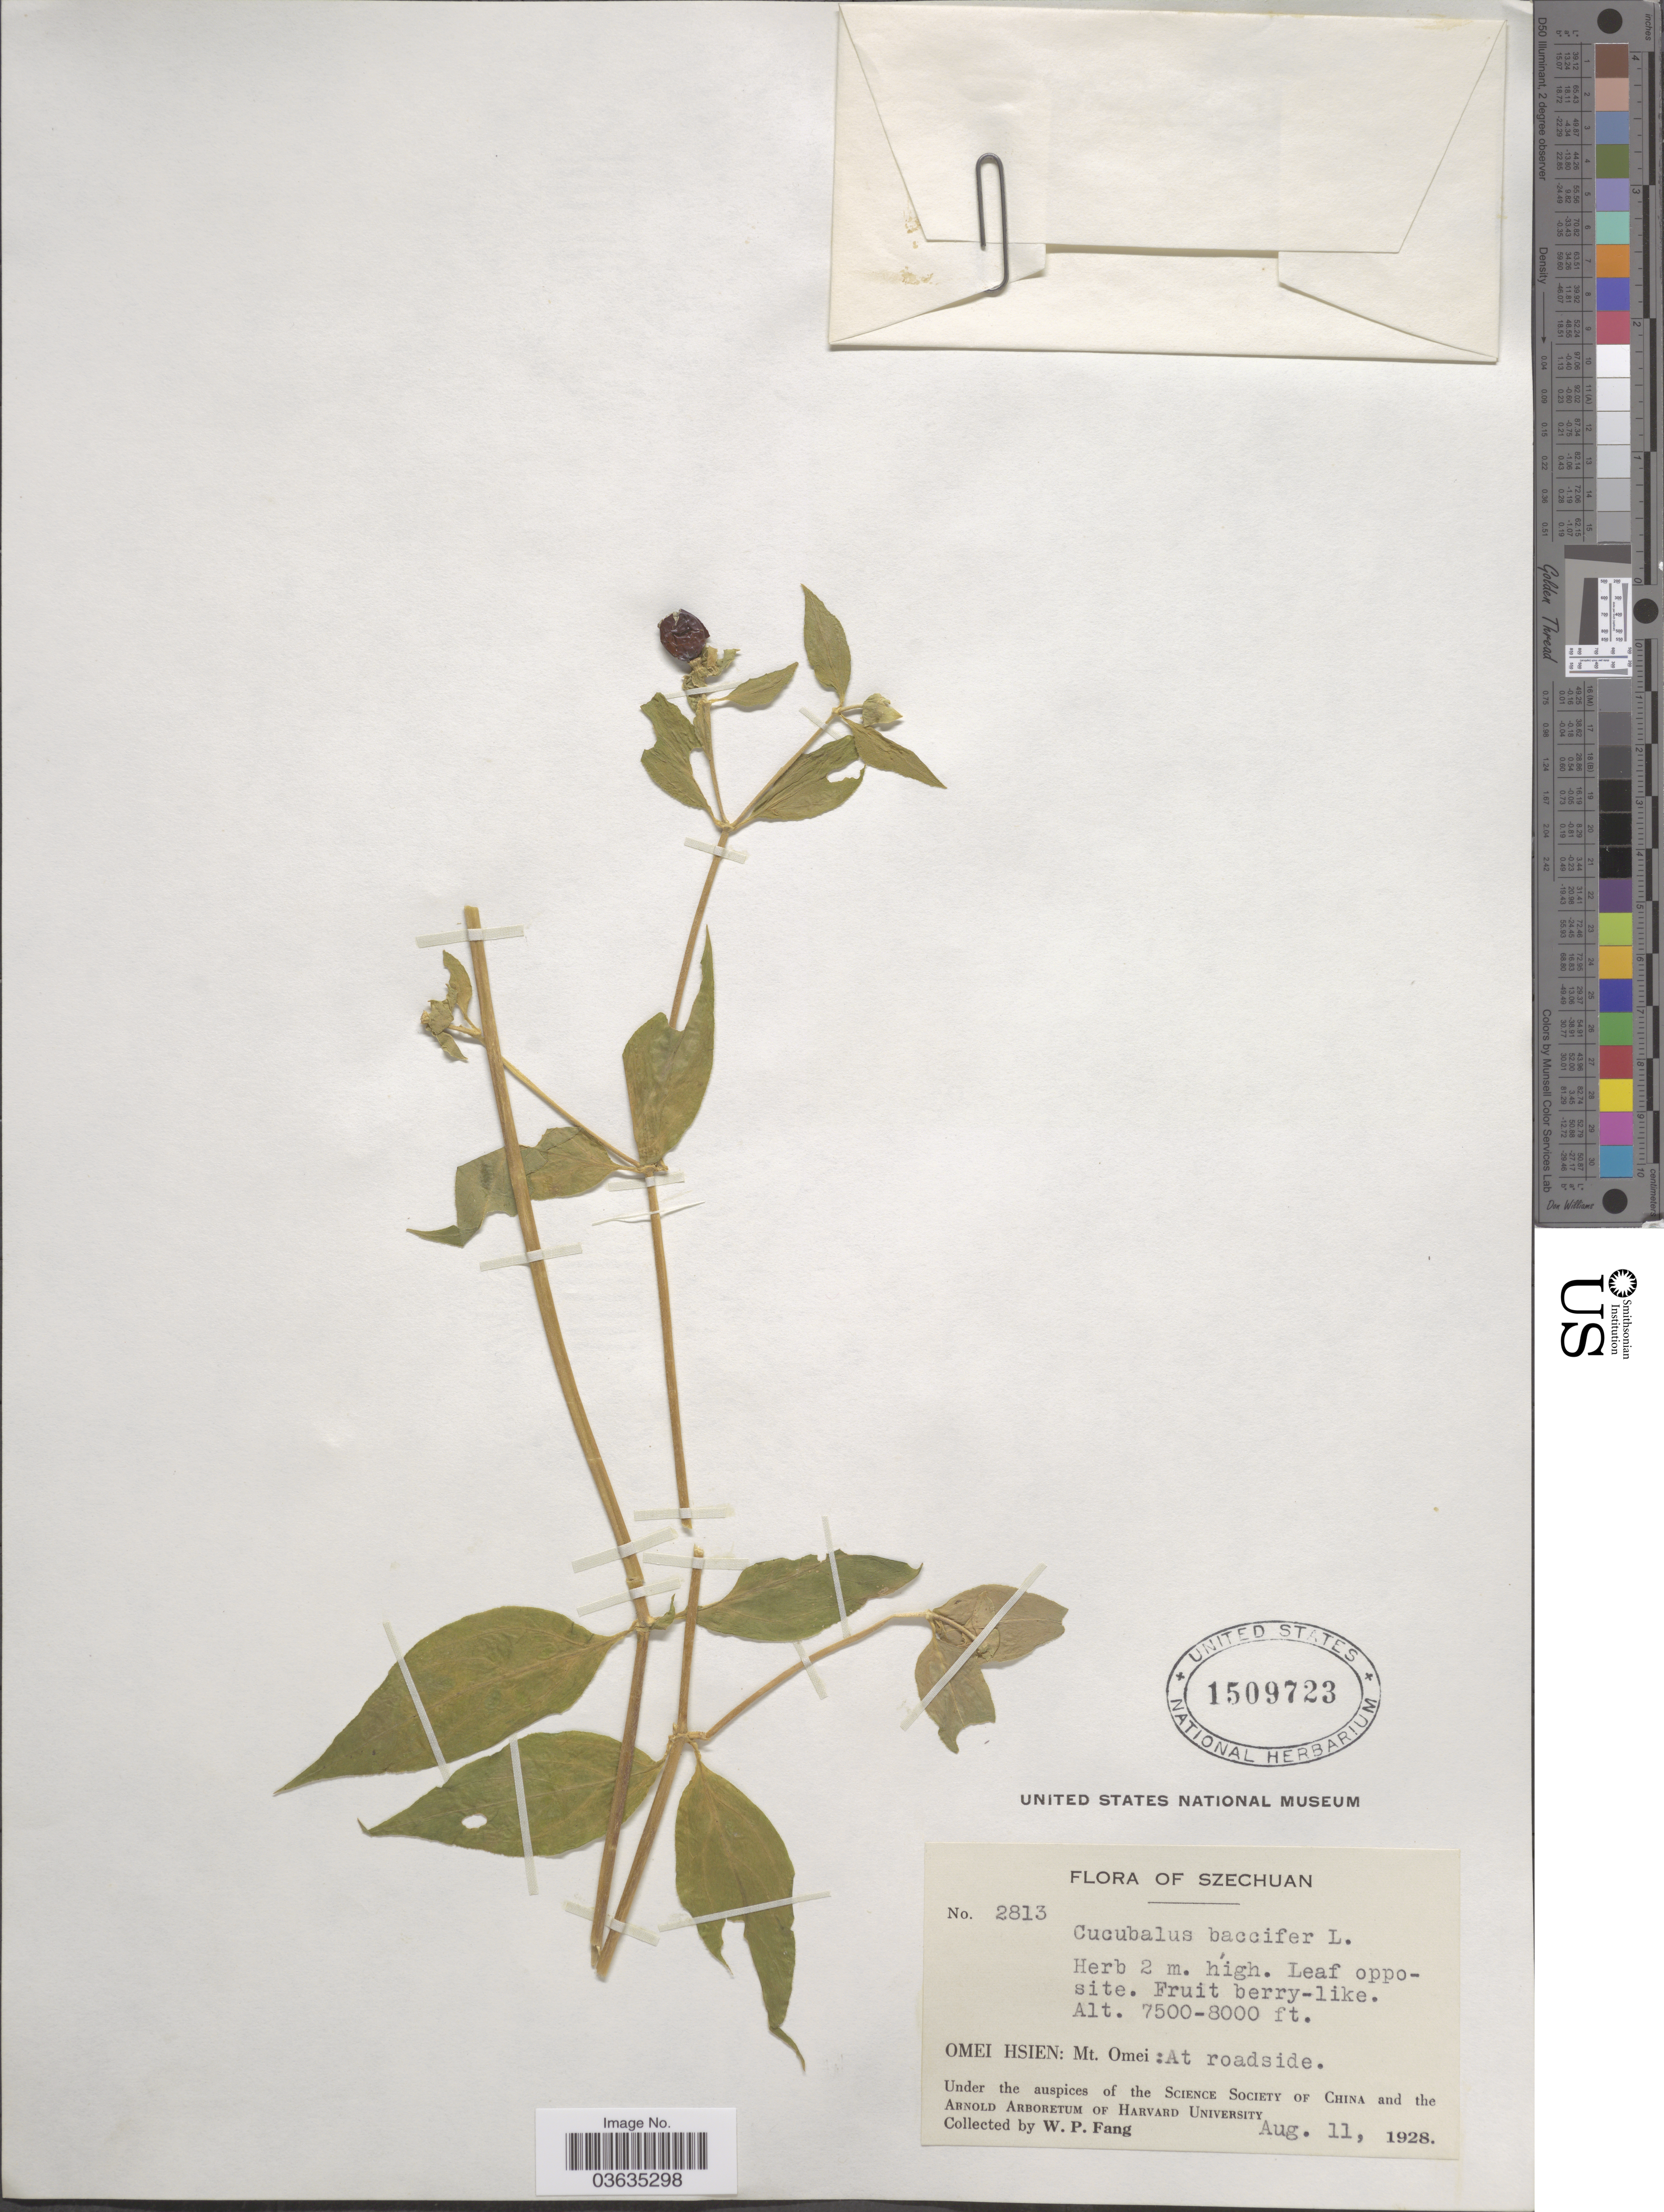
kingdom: Plantae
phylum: Tracheophyta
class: Magnoliopsida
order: Caryophyllales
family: Caryophyllaceae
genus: Silene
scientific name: Silene baccifera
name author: (L.) Durande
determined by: U.S. National Herbarium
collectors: W. P. Fang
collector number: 2813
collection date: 1928-08-11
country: China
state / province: Sichuan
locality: Szechuan. Omei Hsien: Mt. Omei: At roadside.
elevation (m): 2286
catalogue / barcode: US 1509723